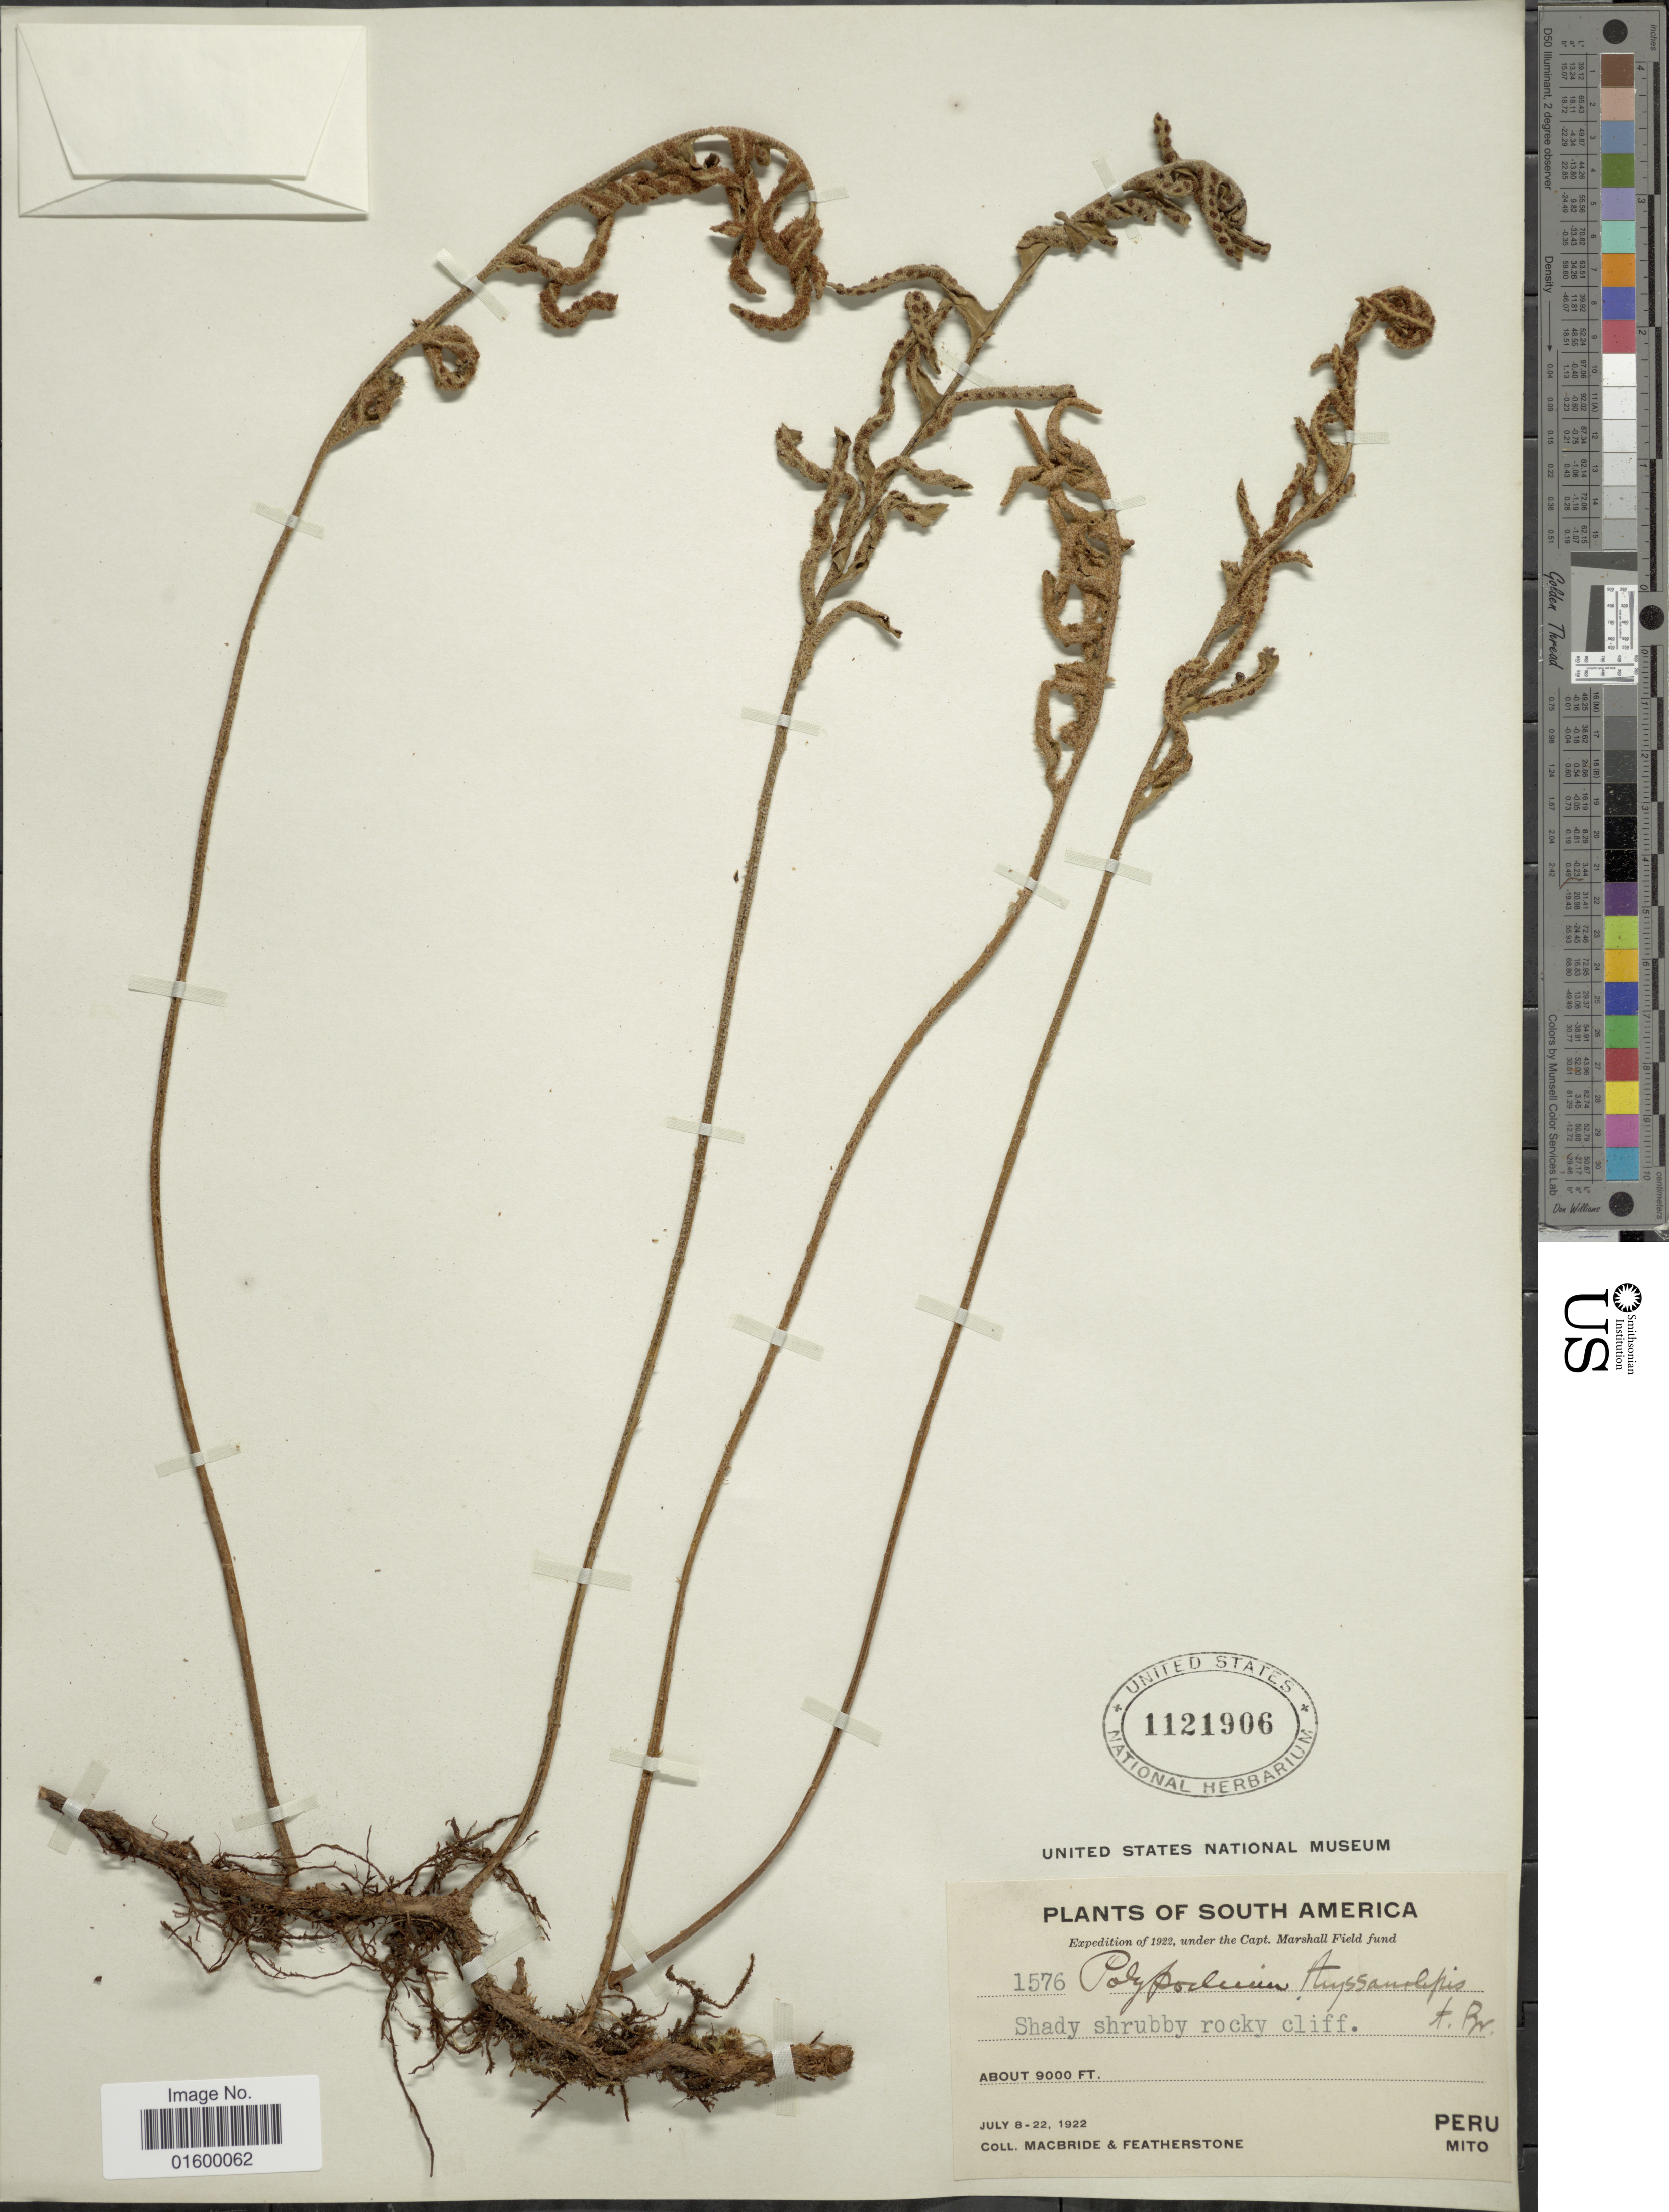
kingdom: Plantae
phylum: Tracheophyta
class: Polypodiopsida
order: Polypodiales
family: Polypodiaceae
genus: Pleopeltis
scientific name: Pleopeltis thyssanolepis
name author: (A. Braun ex Klotzsch) E.G. Andrews & Windham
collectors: Macbride, -- & -. Featherstone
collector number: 1576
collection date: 1922-07-08/1922-07-22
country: Peru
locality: South America, Peru, Mito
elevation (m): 2743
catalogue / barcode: US 1121906